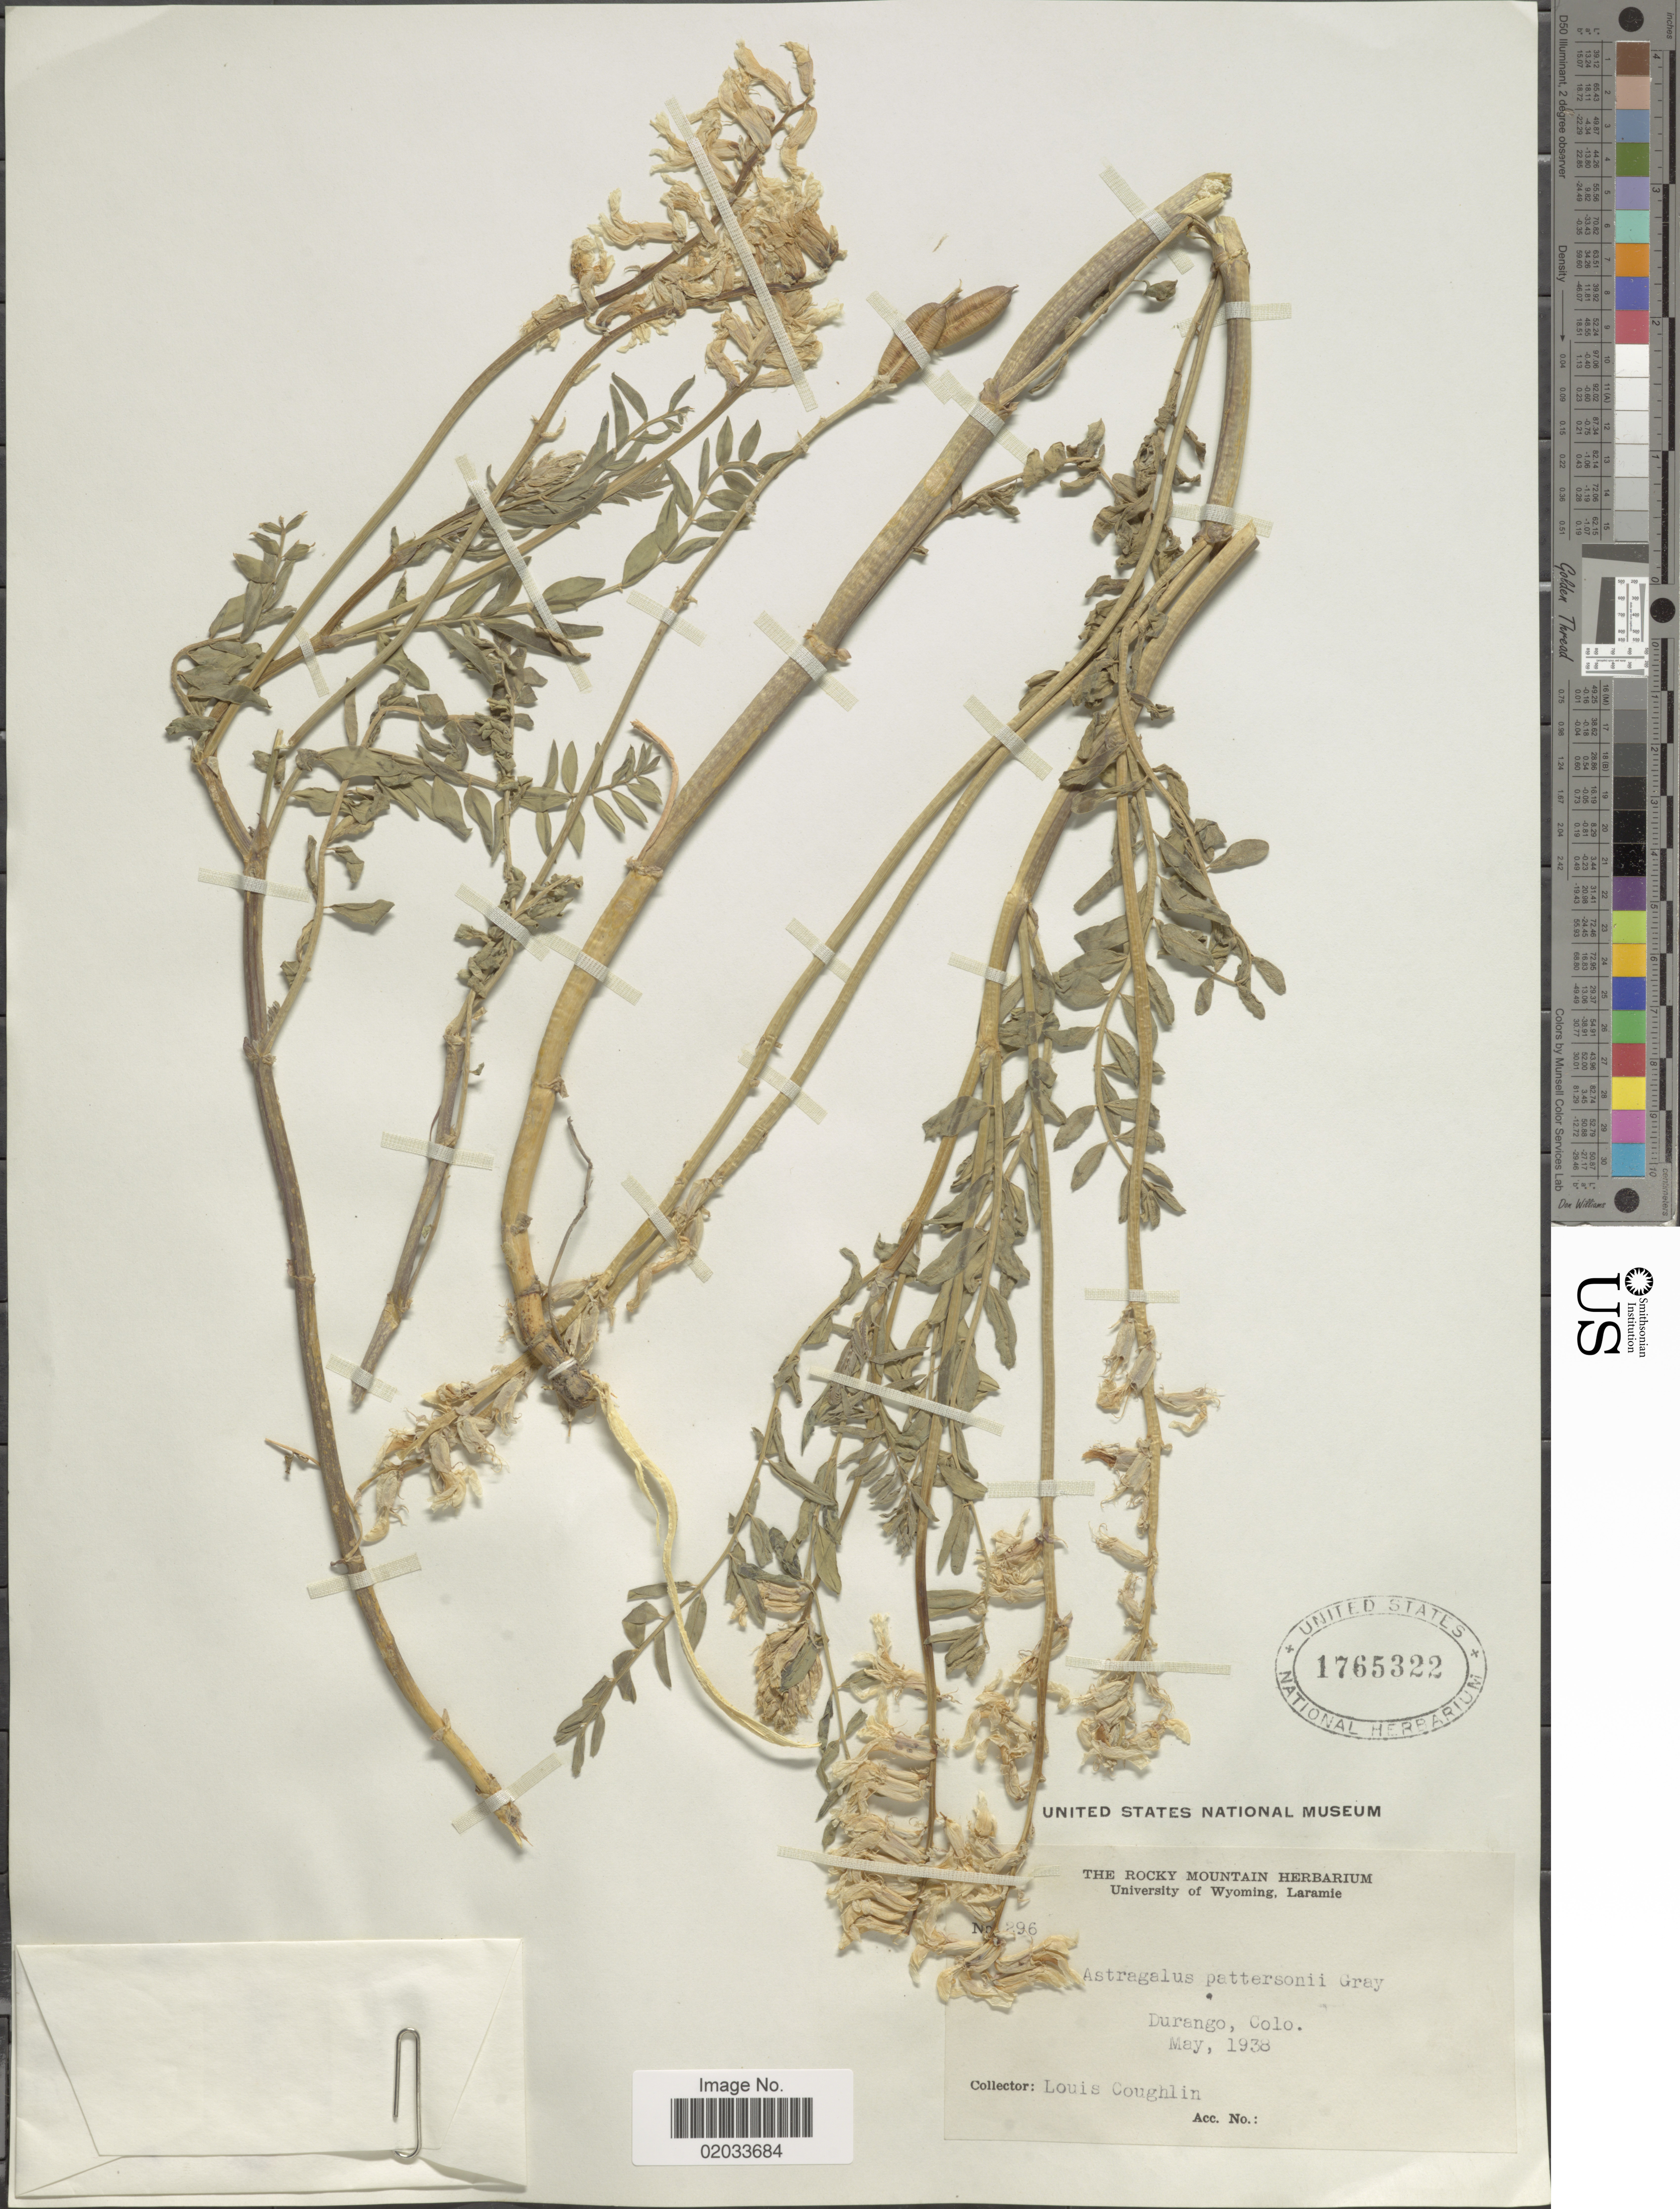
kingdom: Plantae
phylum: Tracheophyta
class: Magnoliopsida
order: Fabales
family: Fabaceae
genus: Astragalus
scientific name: Astragalus pattersonii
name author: (A. Gray) A. Gray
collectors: L. Coughlin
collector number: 296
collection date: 1938-05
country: United States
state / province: Colorado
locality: Durango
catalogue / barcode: US 1765322